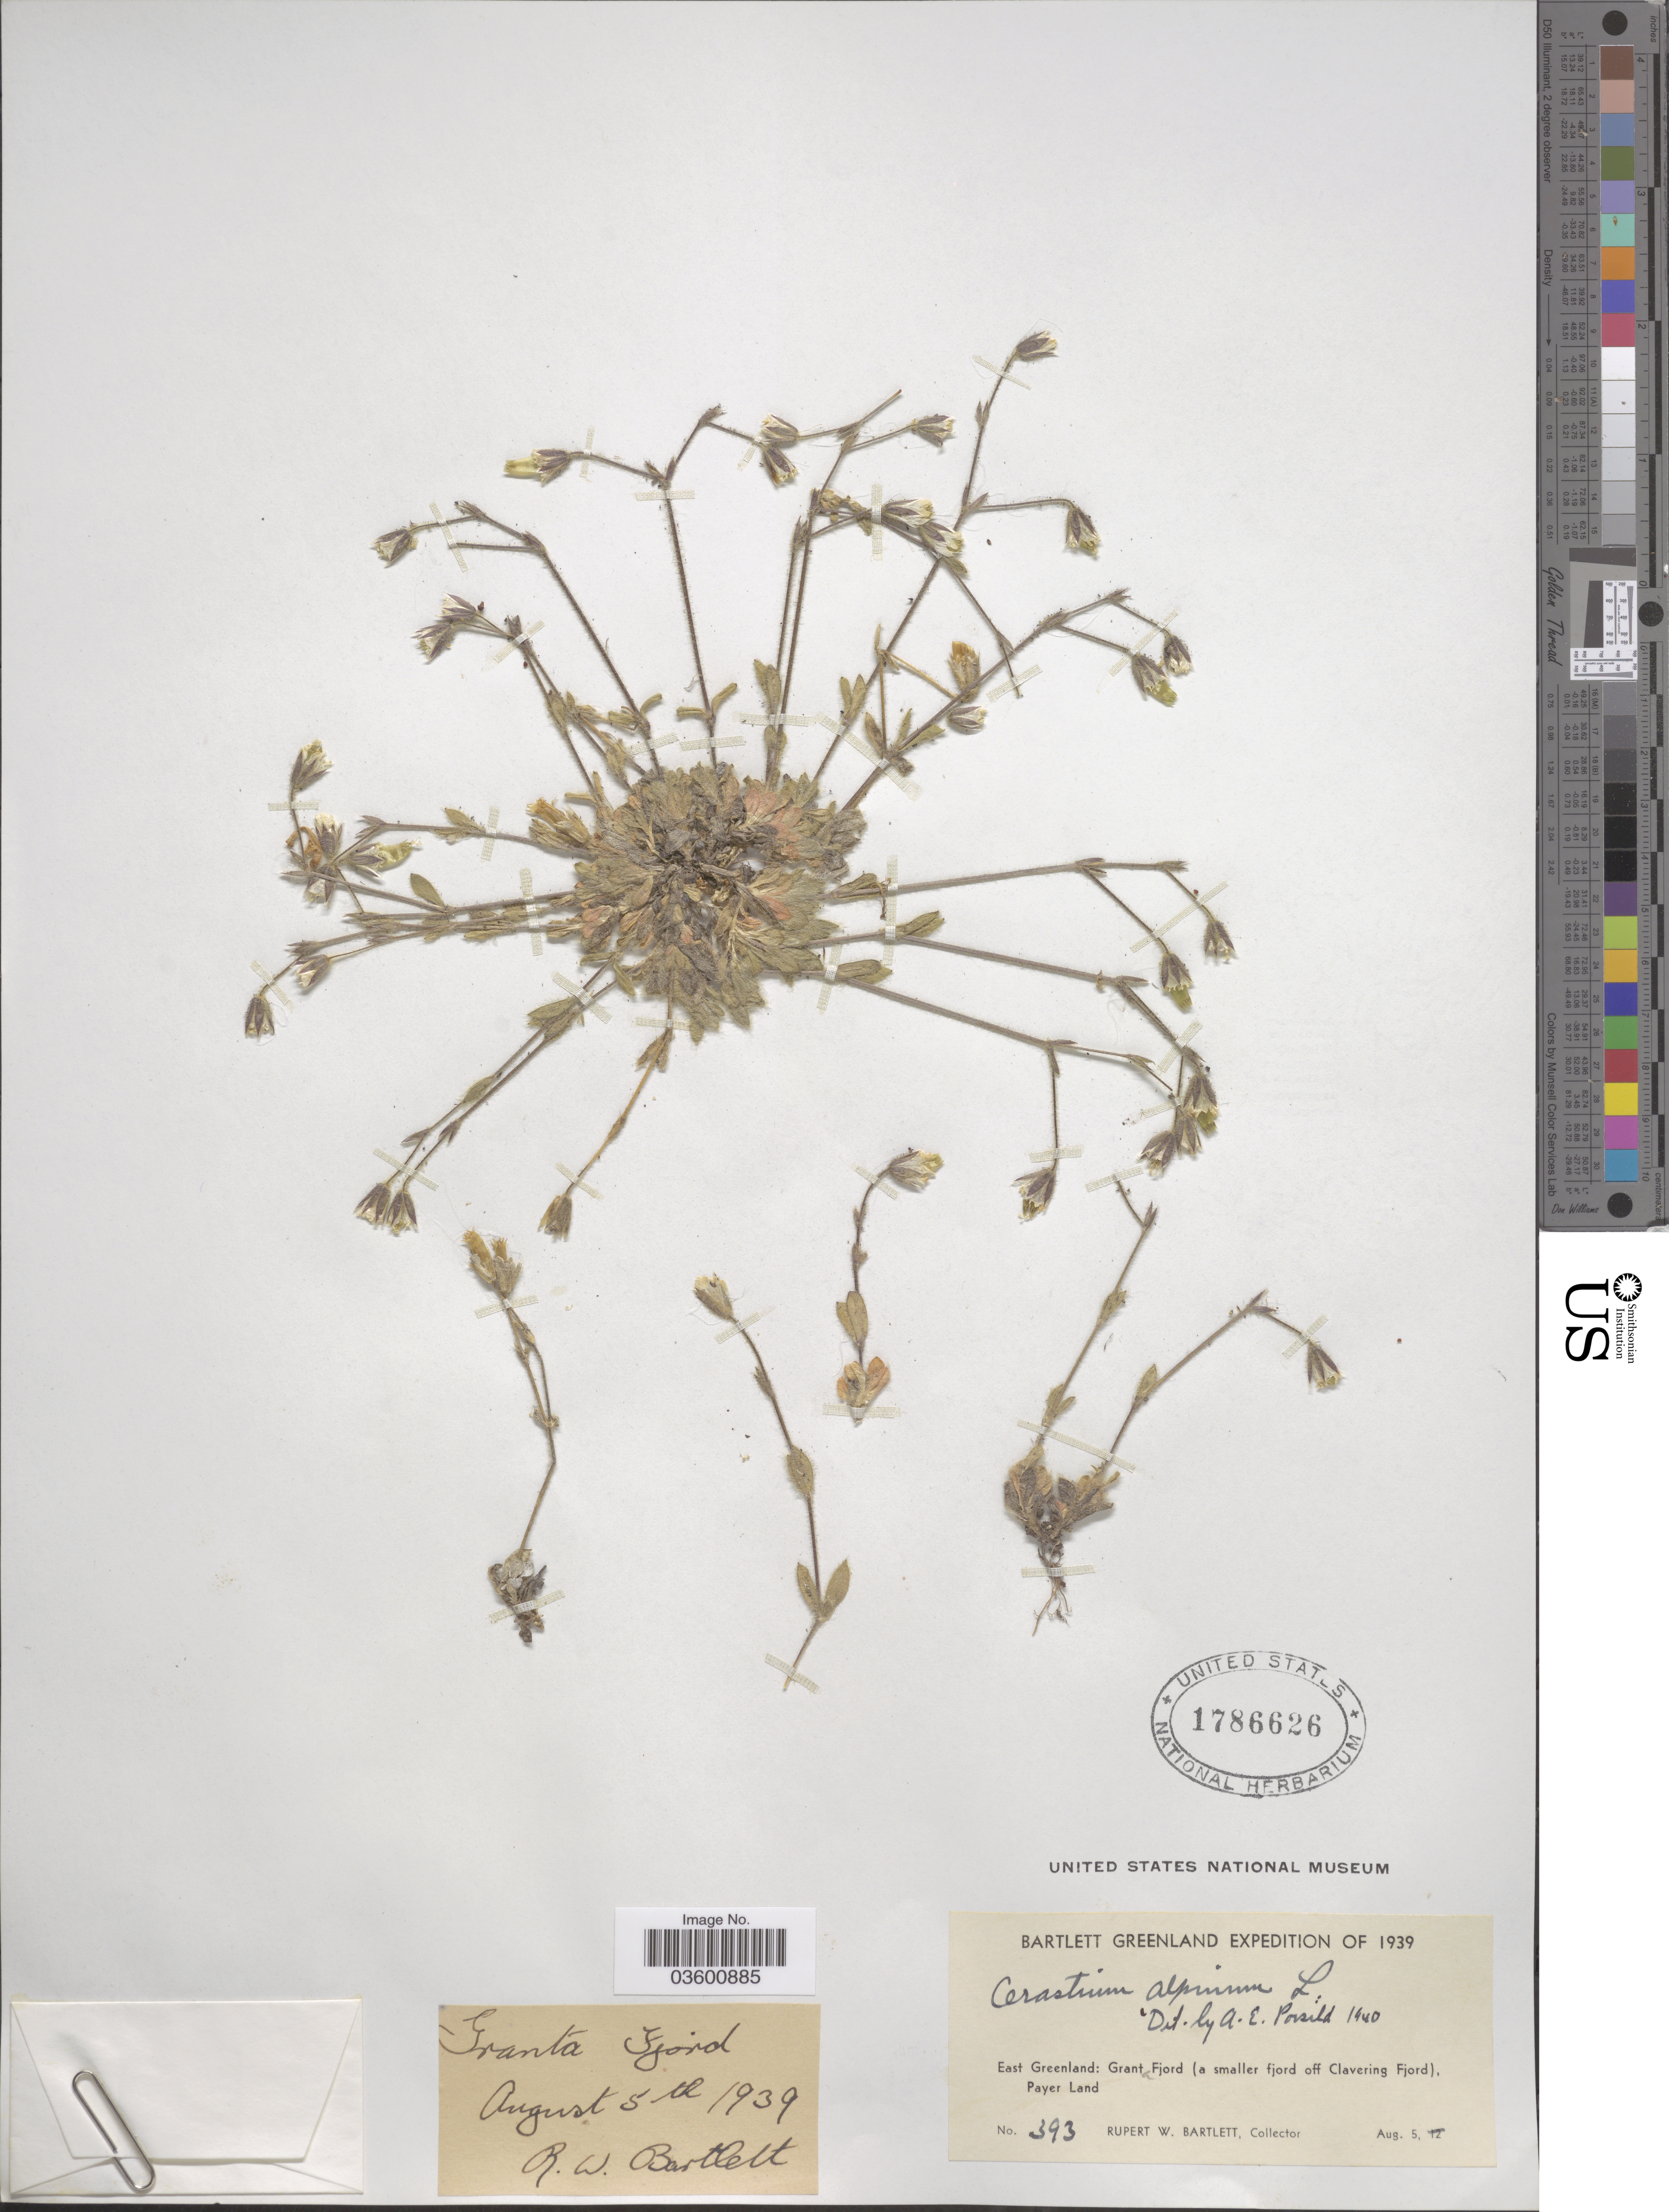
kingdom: Plantae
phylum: Tracheophyta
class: Magnoliopsida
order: Caryophyllales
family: Caryophyllaceae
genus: Cerastium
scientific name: Cerastium alpinum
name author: L.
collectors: R. W. Bartlett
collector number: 393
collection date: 1939-08-05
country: Greenland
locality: East Greenland: Granta Fjord (a smaller fjord off Clavering Fjord), Payer Land.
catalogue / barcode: US 1786626